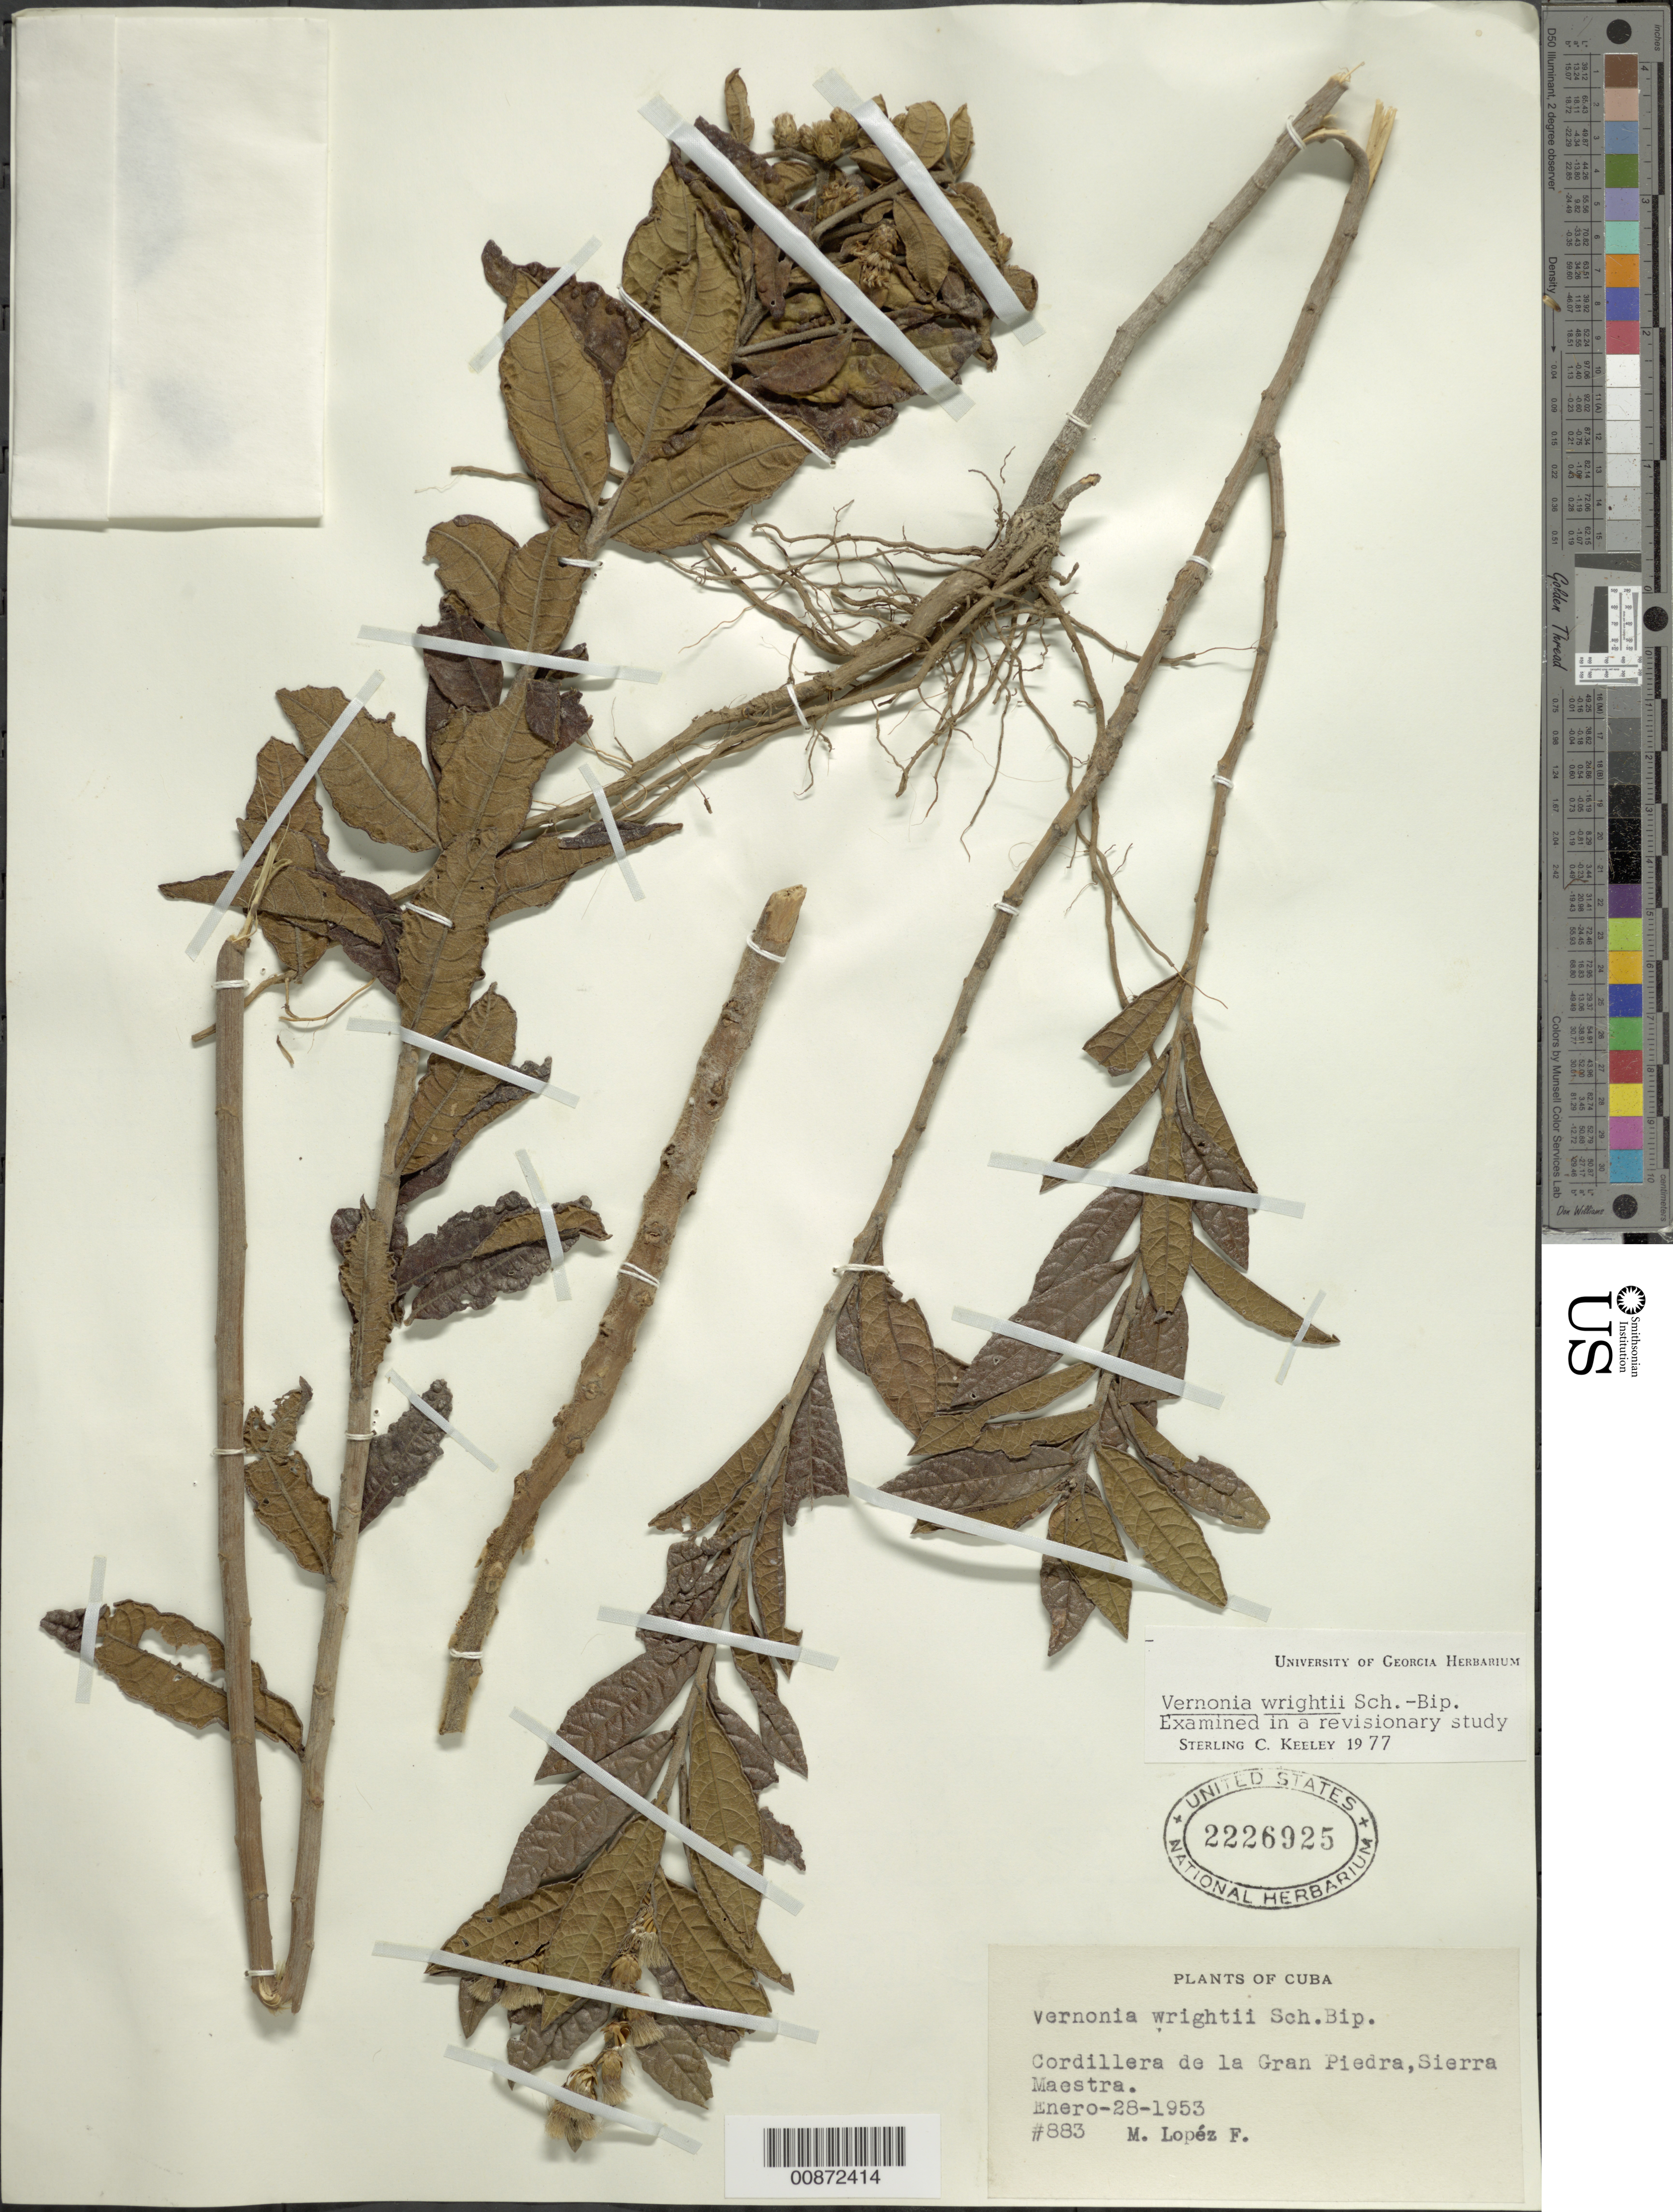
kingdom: Plantae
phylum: Tracheophyta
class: Magnoliopsida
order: Asterales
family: Asteraceae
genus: Lepidaploa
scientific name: Lepidaploa wrightii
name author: (Sch. Bip.) H. Rob.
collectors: M. López Figueiras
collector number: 883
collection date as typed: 28 Jan 1953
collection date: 1953-01-28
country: Cuba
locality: Cordillera de la Gran Piedra, Sierra Maestra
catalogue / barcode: US 2226925